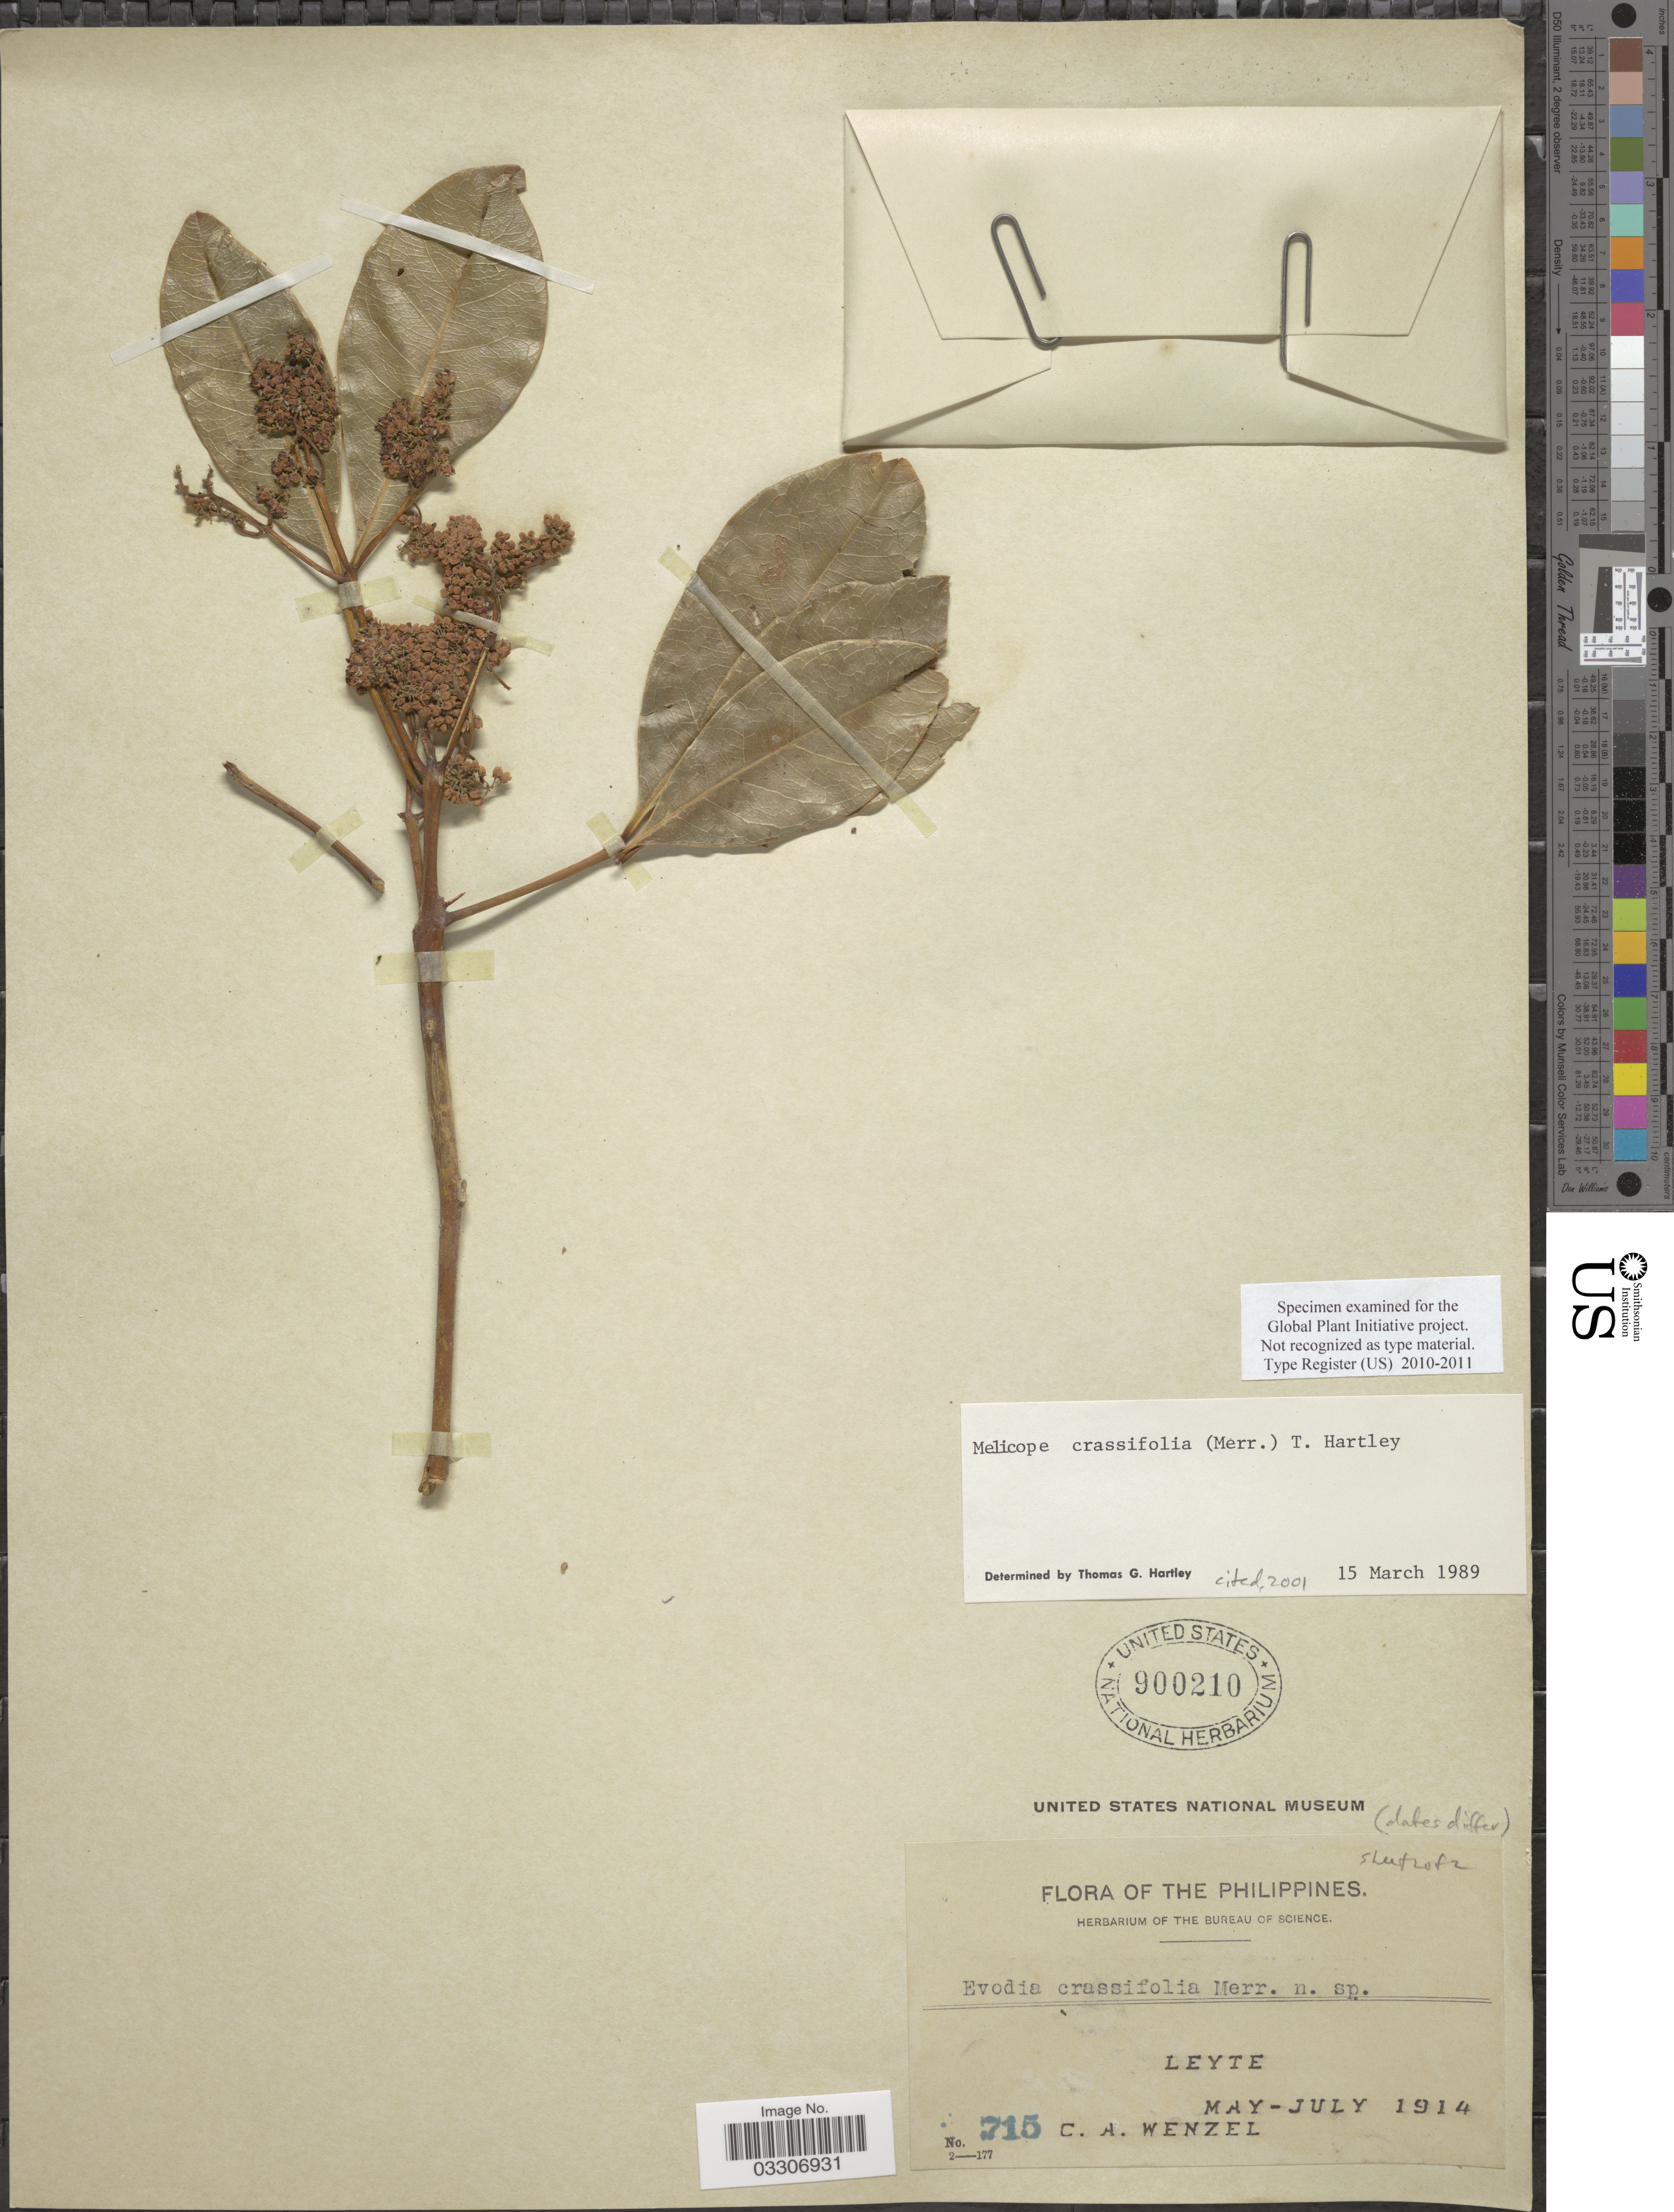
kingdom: Plantae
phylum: Tracheophyta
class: Magnoliopsida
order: Sapindales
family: Rutaceae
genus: Melicope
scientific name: Melicope crassifolia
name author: (Merr.) T.G. Hartley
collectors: C. Wenzel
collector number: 715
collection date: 1914-05/1914-07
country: Philippines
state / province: Eastern Visayas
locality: Leyte.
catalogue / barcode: US 900210